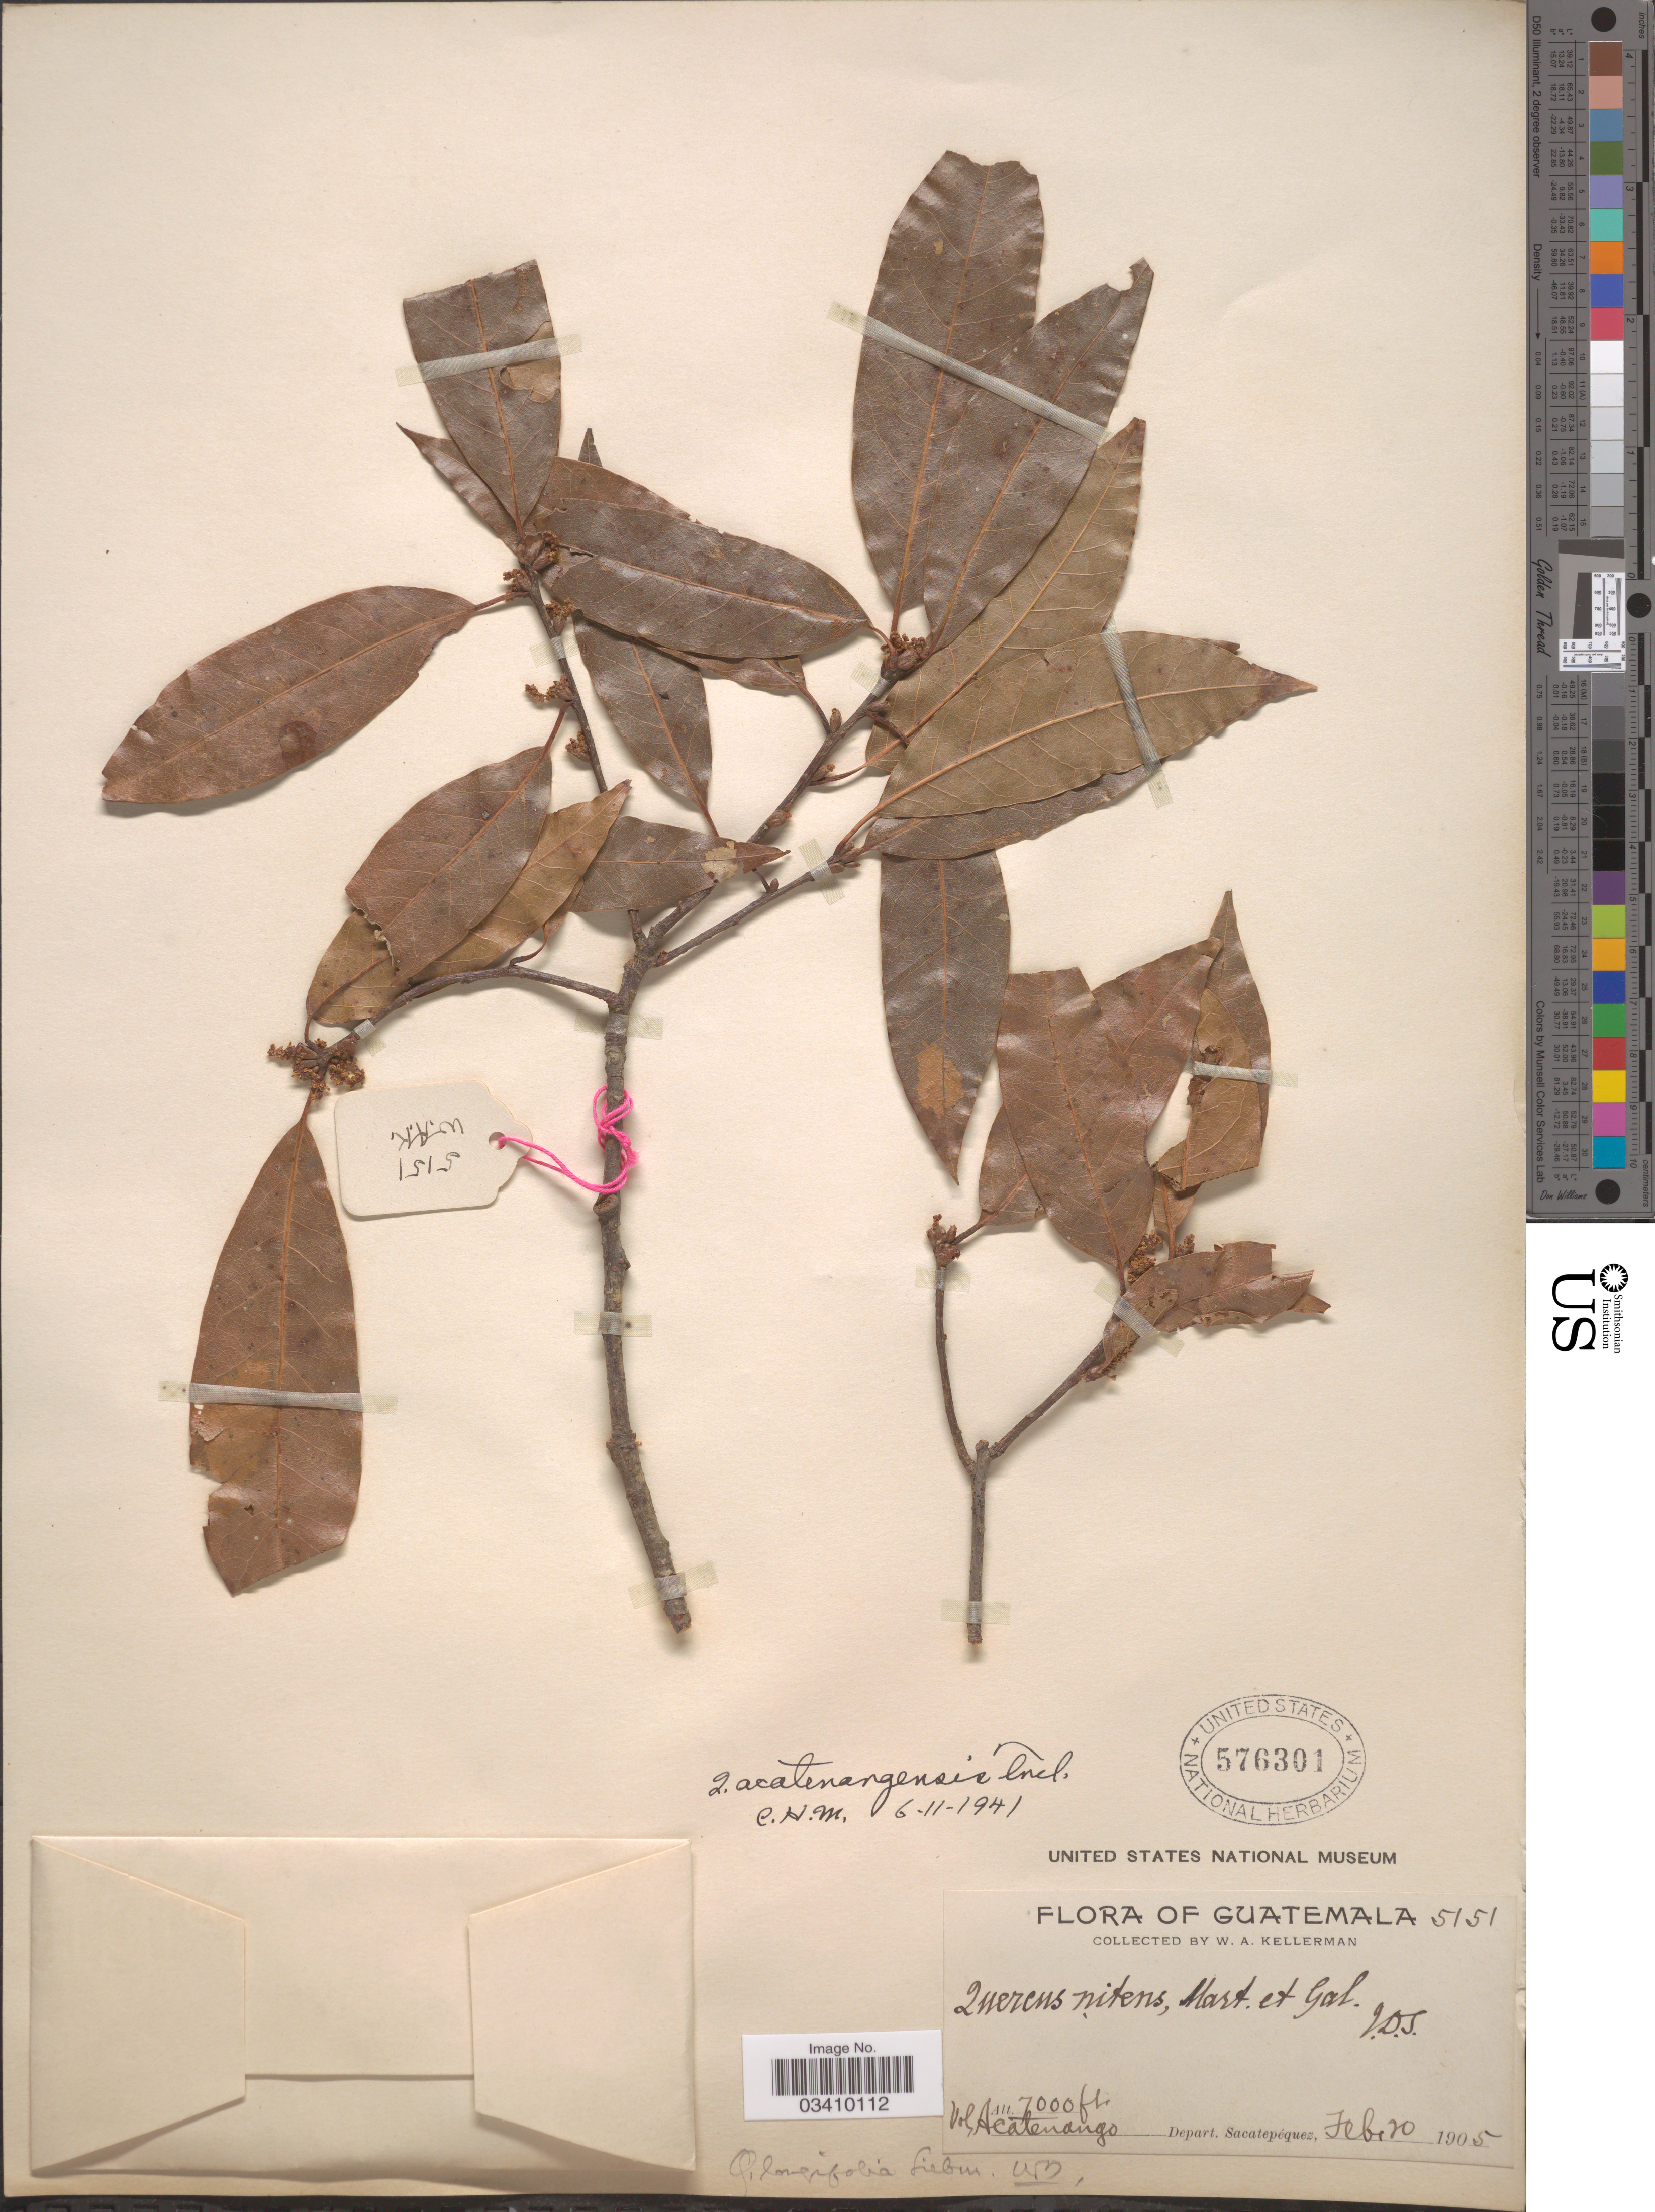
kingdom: Plantae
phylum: Tracheophyta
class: Magnoliopsida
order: Fagales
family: Fagaceae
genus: Quercus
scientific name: Quercus acatenangensis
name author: Trel.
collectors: W. Kellerman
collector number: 5151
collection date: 1905-02-20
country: Guatemala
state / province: Sacatepéquez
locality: Vol. Acatenango Depart. Sacatepéquez.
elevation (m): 2134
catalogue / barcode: US 576301